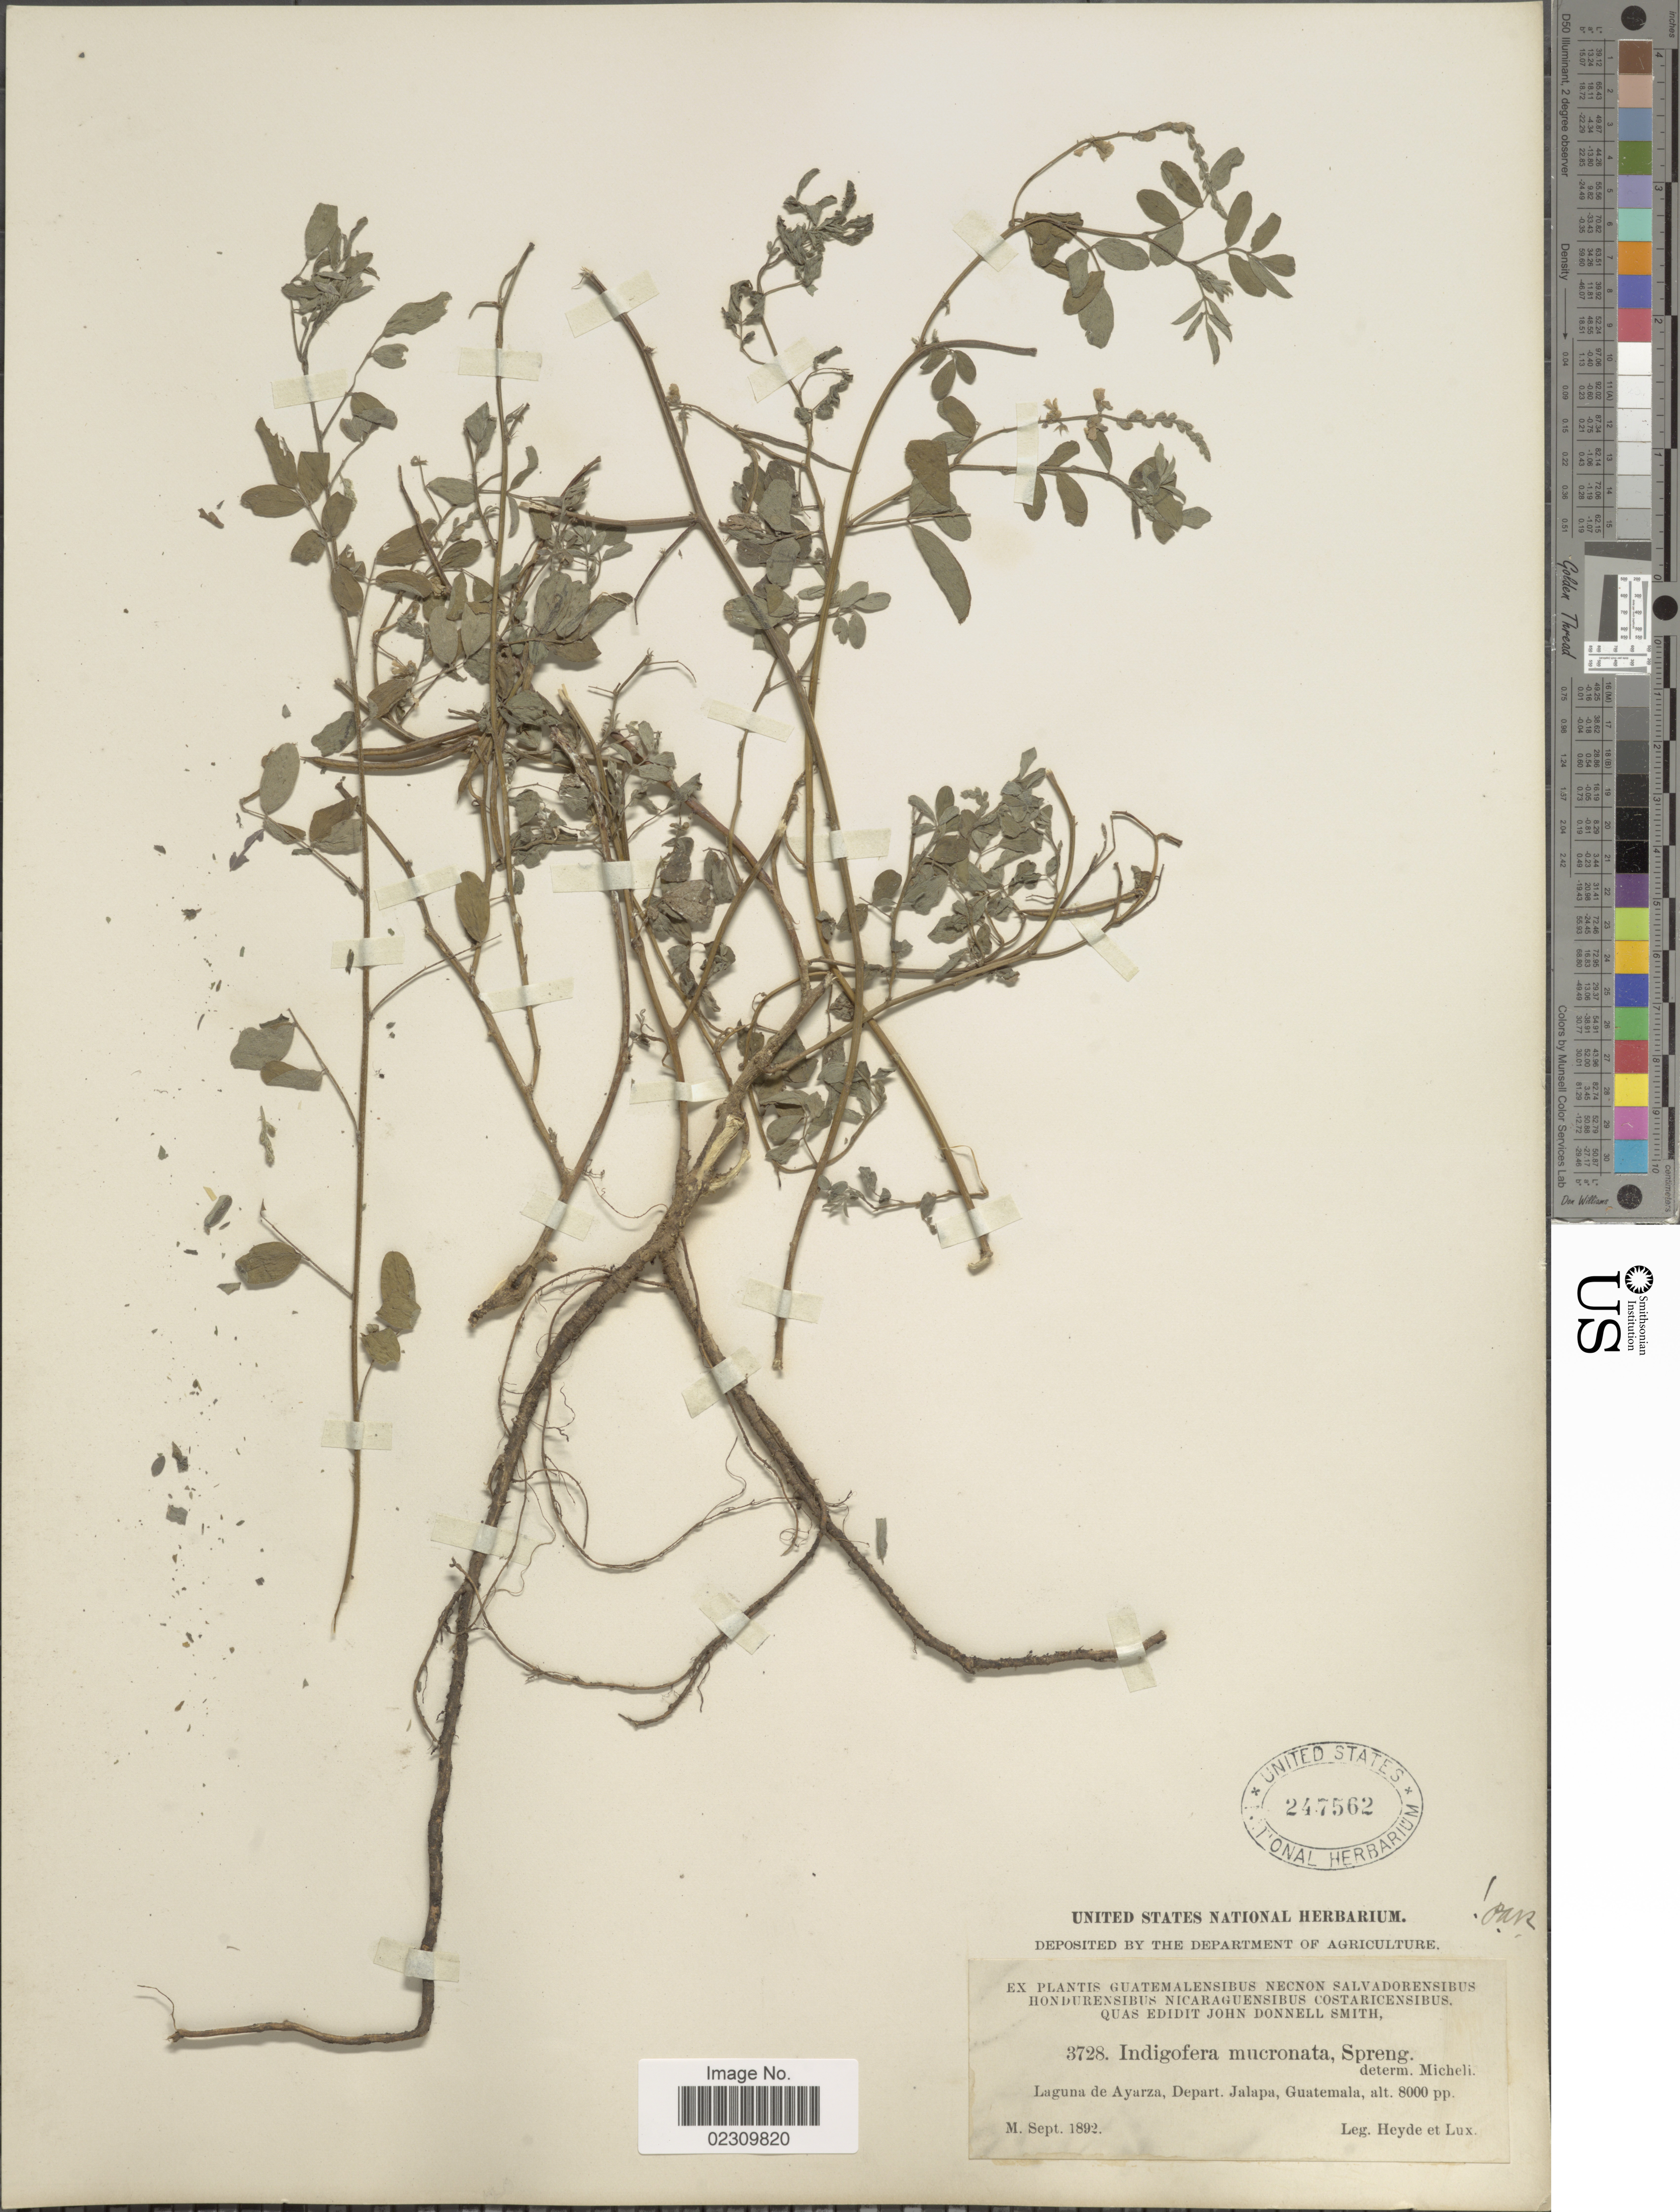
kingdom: Plantae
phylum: Tracheophyta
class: Magnoliopsida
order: Fabales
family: Fabaceae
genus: Indigofera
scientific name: Indigofera mucronata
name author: Lam.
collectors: Heyde & Lux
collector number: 3728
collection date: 1892-09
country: Guatemala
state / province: Jalapa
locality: Laguna de Ayarza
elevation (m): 2438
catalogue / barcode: US 247562